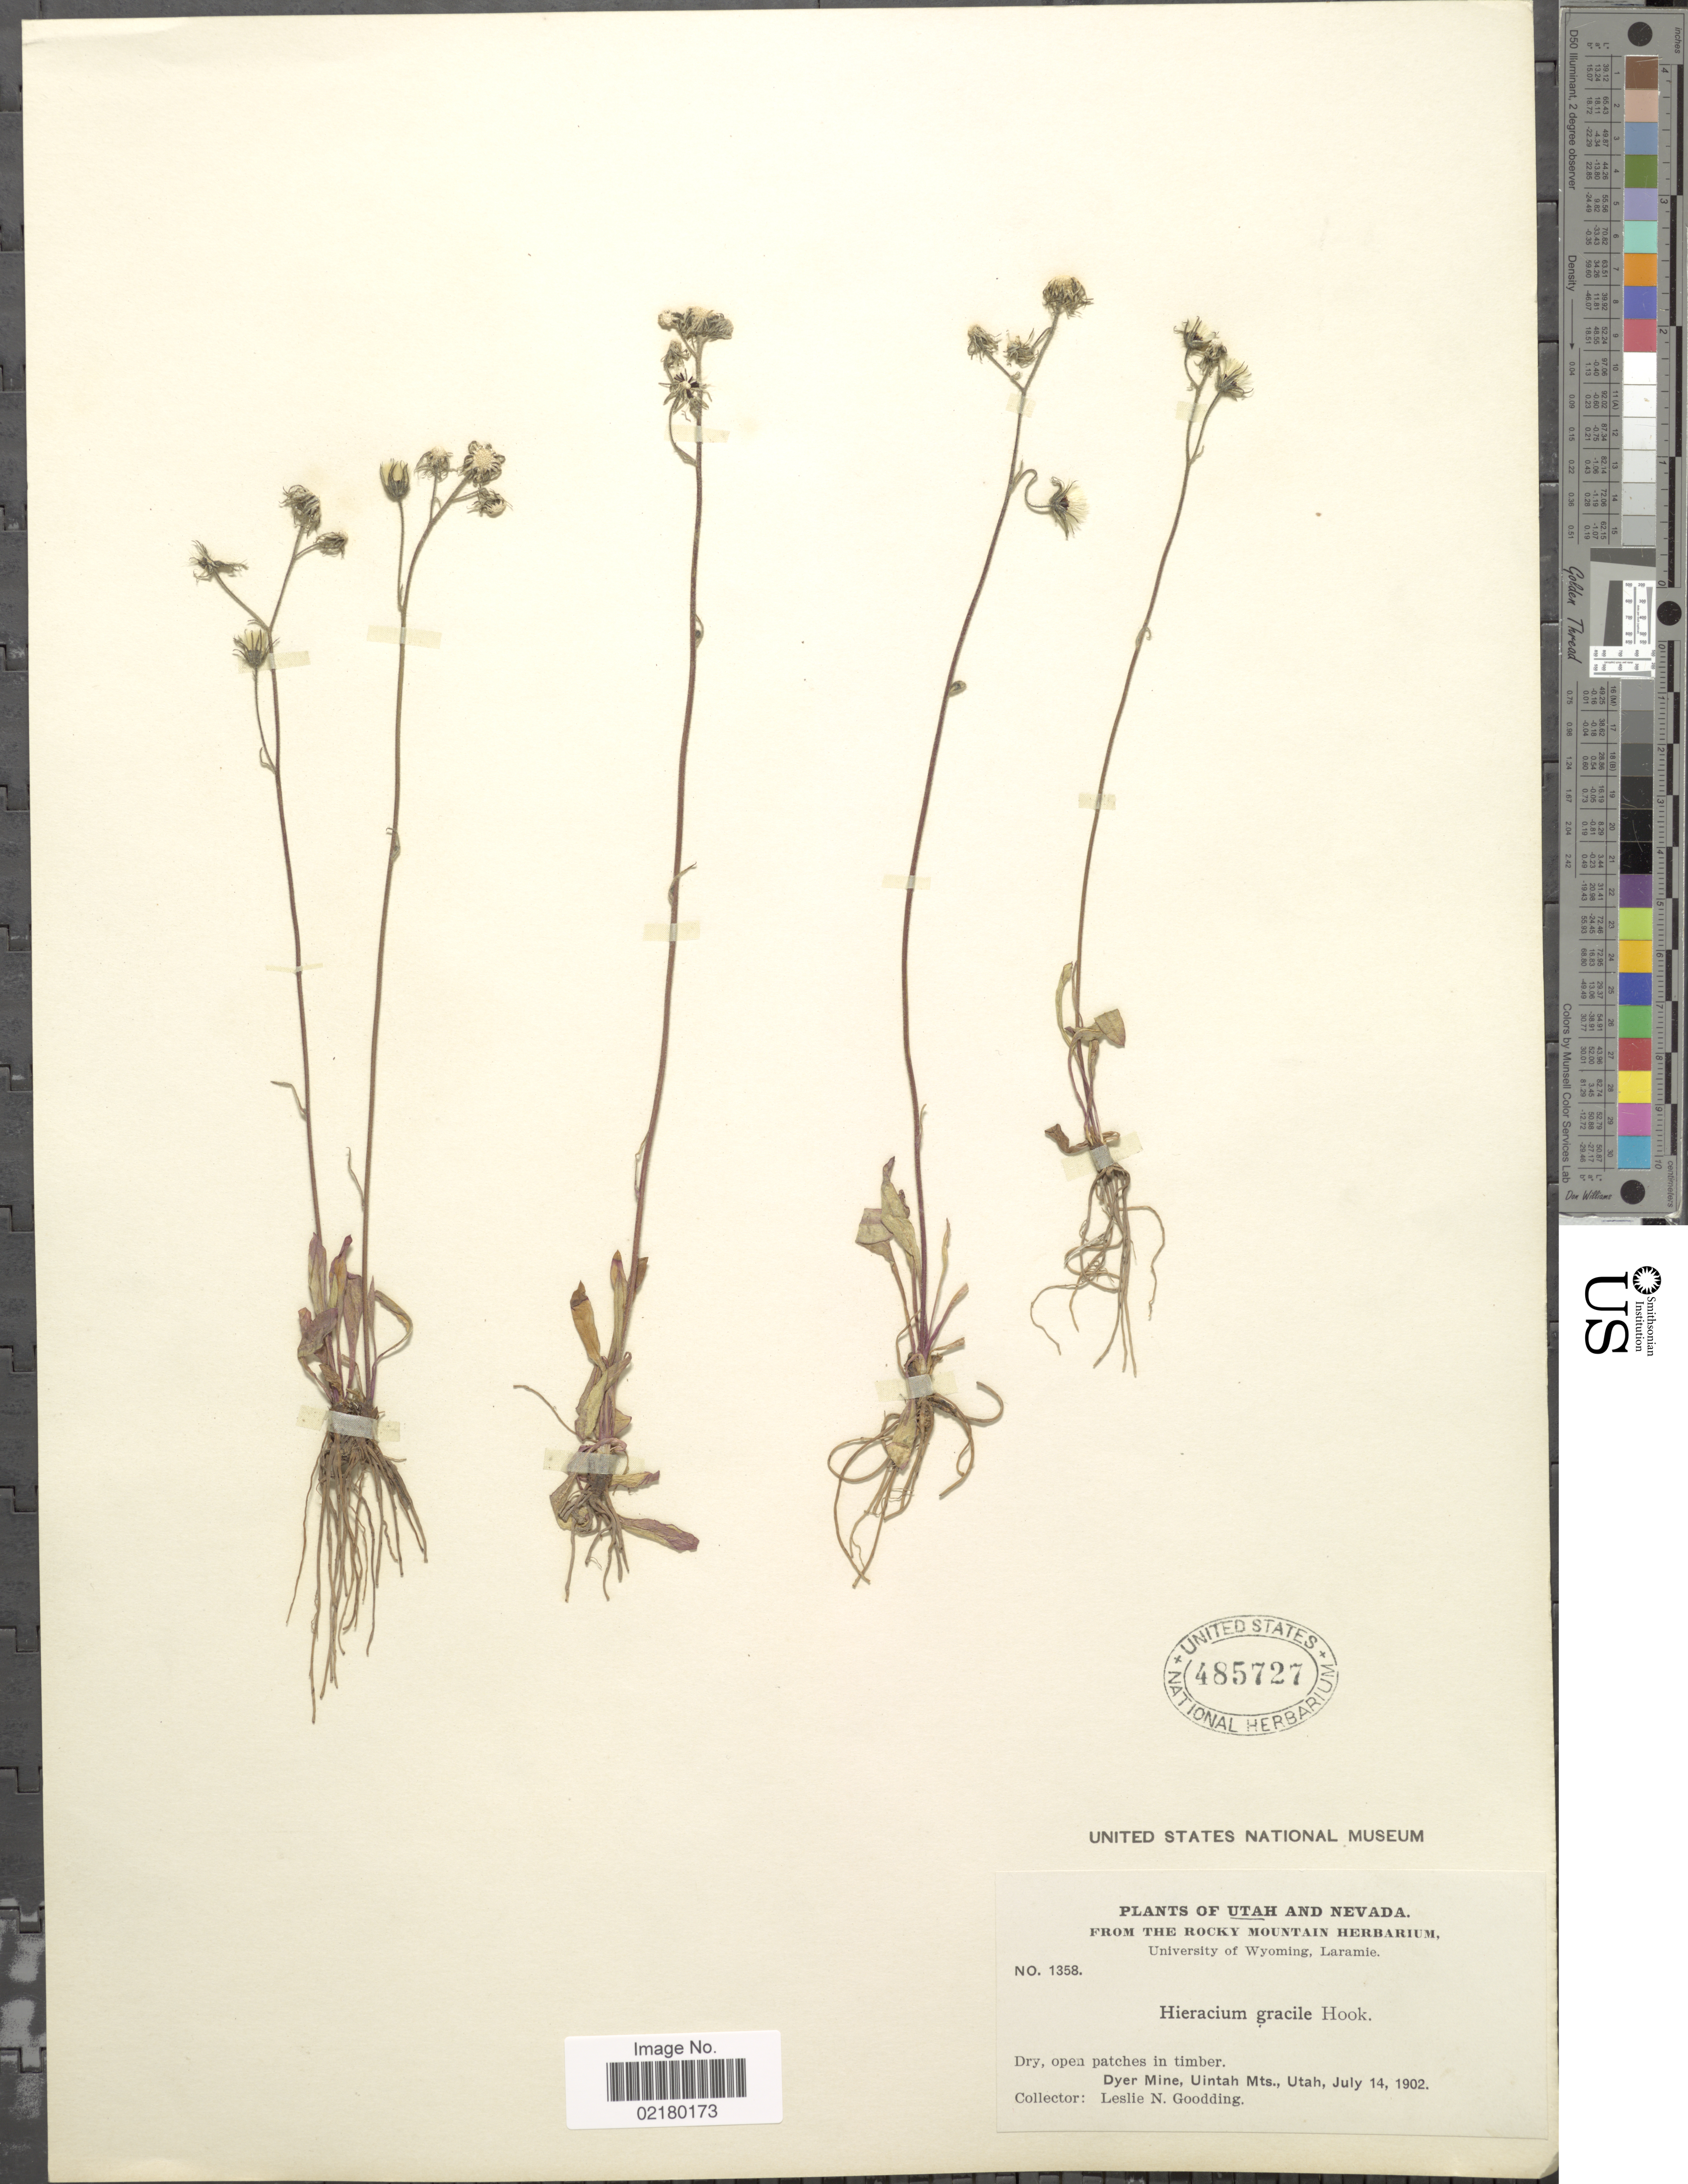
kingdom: Plantae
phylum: Tracheophyta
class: Magnoliopsida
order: Asterales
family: Asteraceae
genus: Hieracium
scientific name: Hieracium triste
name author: Willd. ex Spreng.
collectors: L. N. Goodding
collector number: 1358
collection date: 1902-07-14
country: United States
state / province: Utah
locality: Utah and Nevada, Dry, open patches in timber. Dyer Mine, Uintah Mts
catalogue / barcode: US 485727